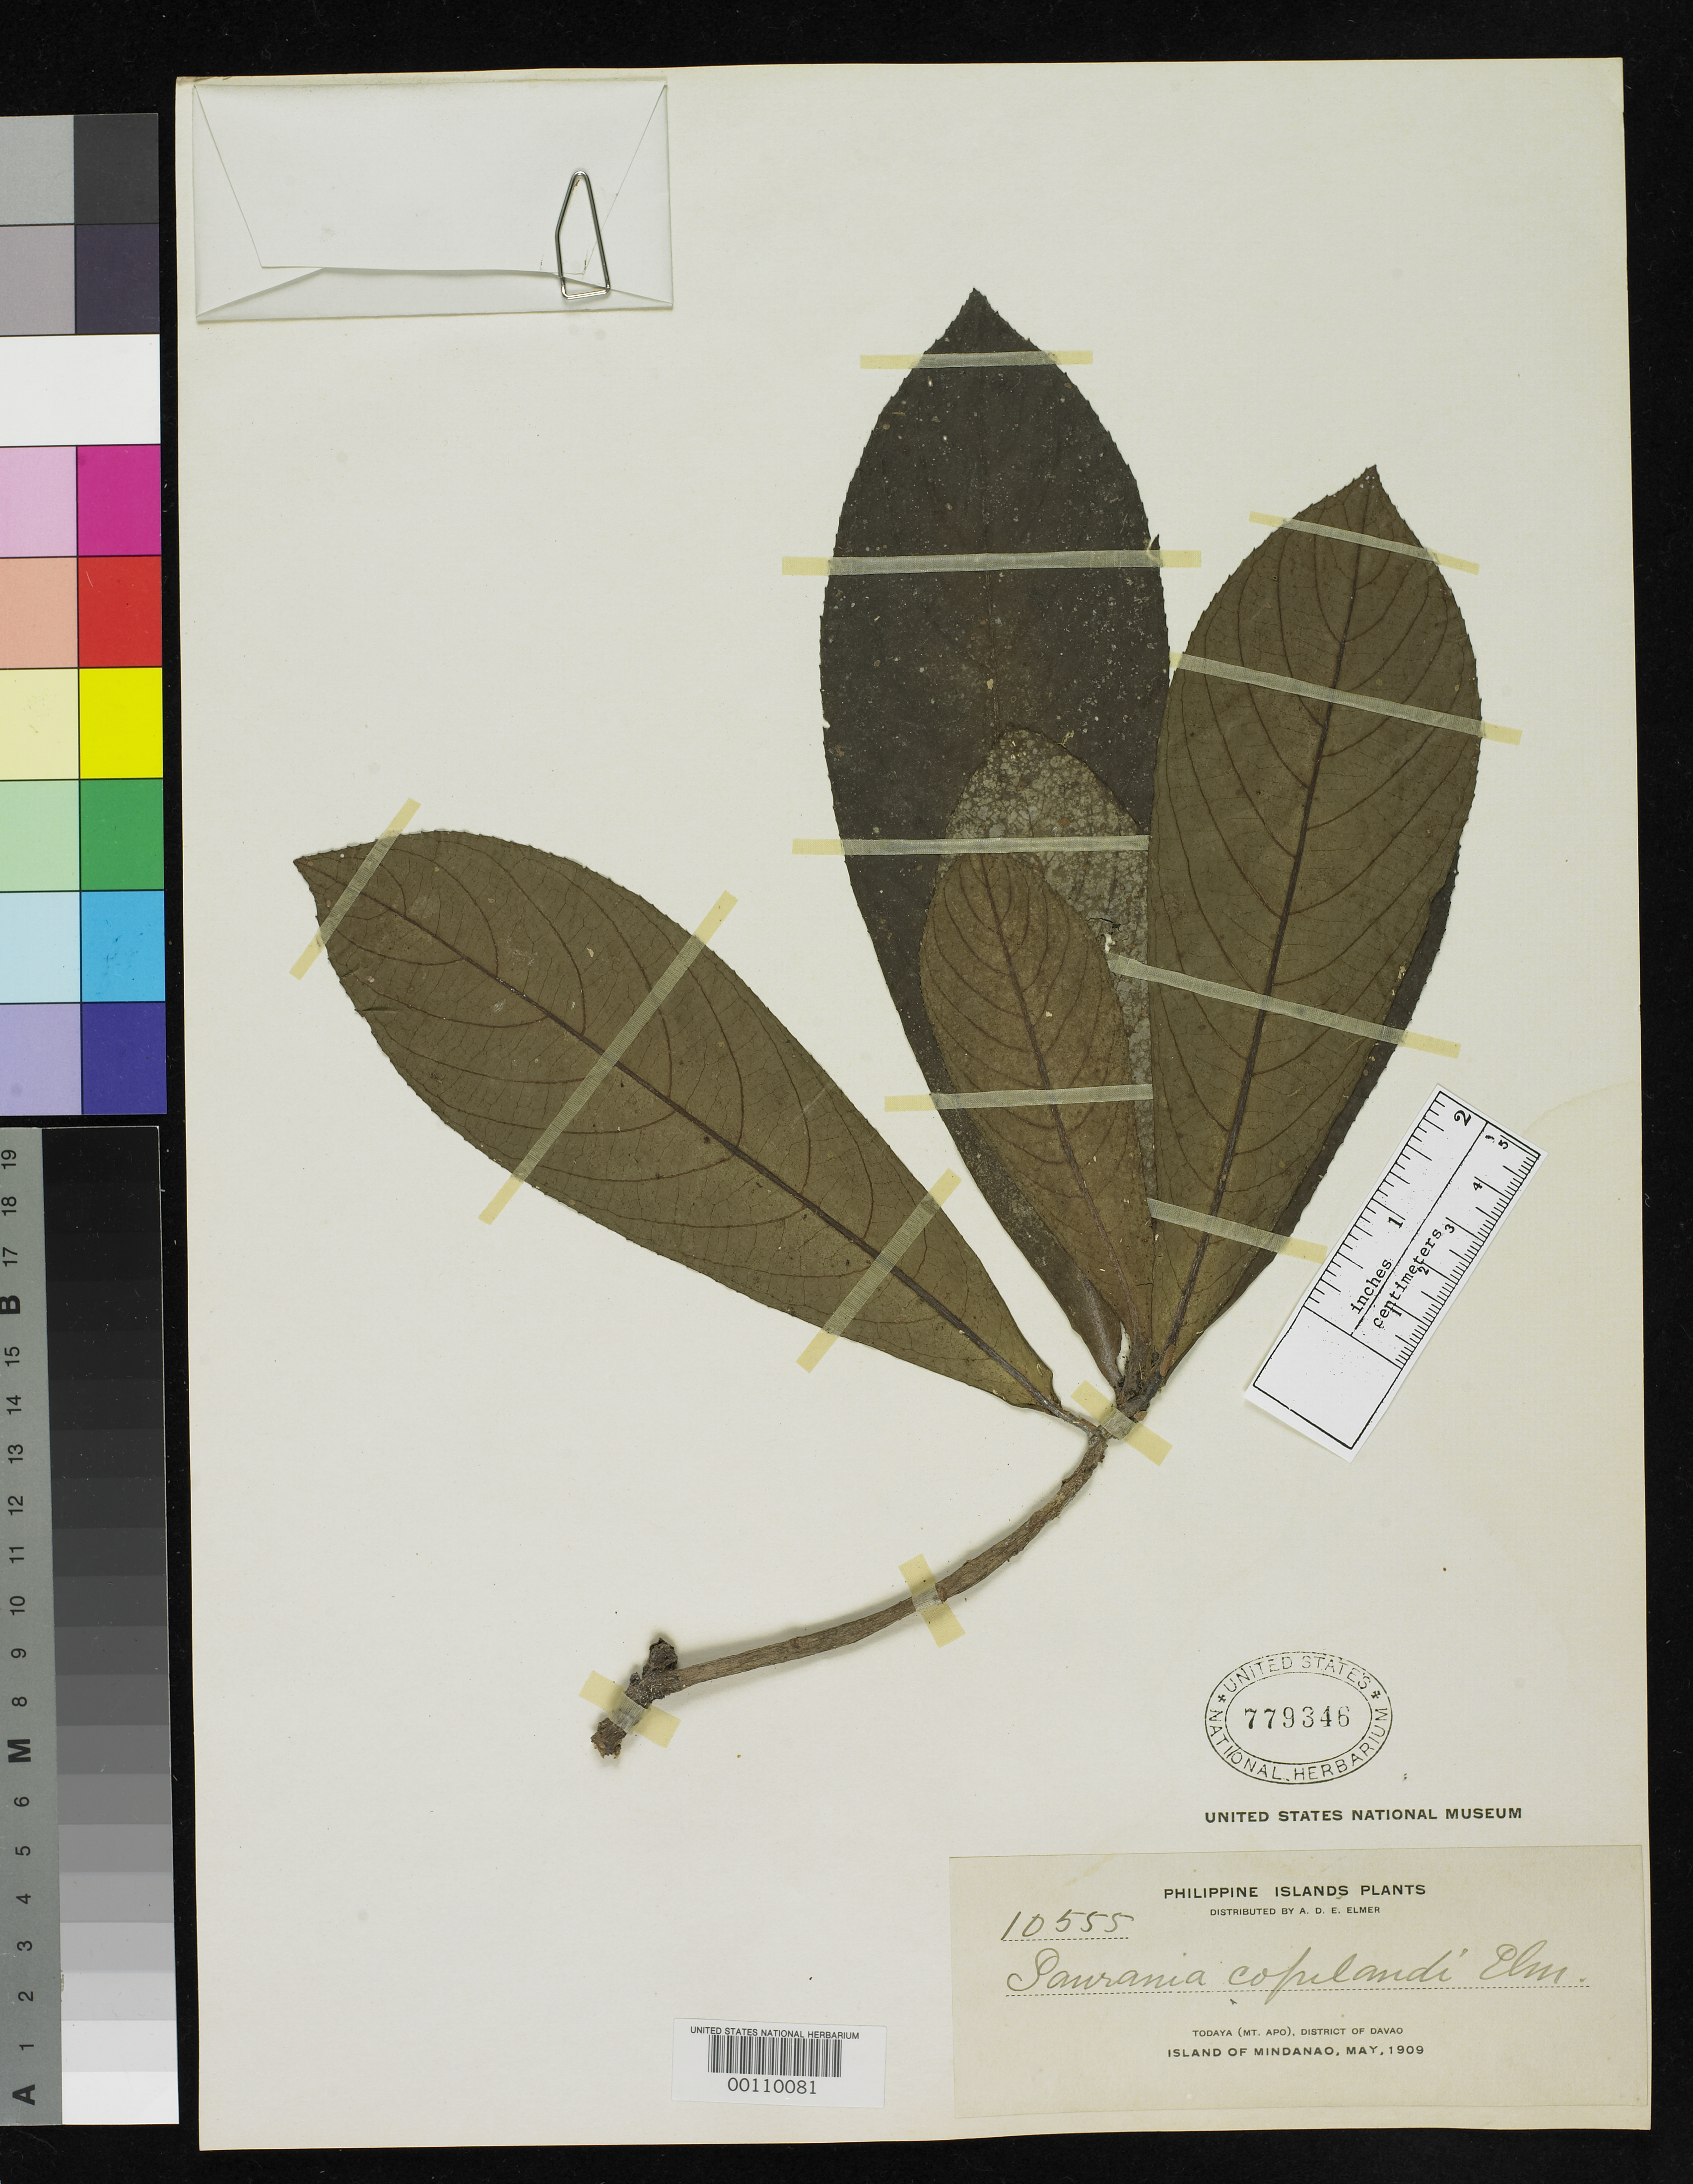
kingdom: Plantae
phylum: Tracheophyta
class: Magnoliopsida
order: Ericales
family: Actinidiaceae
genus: Saurauia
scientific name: Saurauia copelandii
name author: Elmer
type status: Isotype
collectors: A. D. E. Elmer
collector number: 10555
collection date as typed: May 1909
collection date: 1909-05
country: Philippines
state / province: Davao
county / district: Davao del Sur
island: Mindanao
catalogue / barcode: US 779346